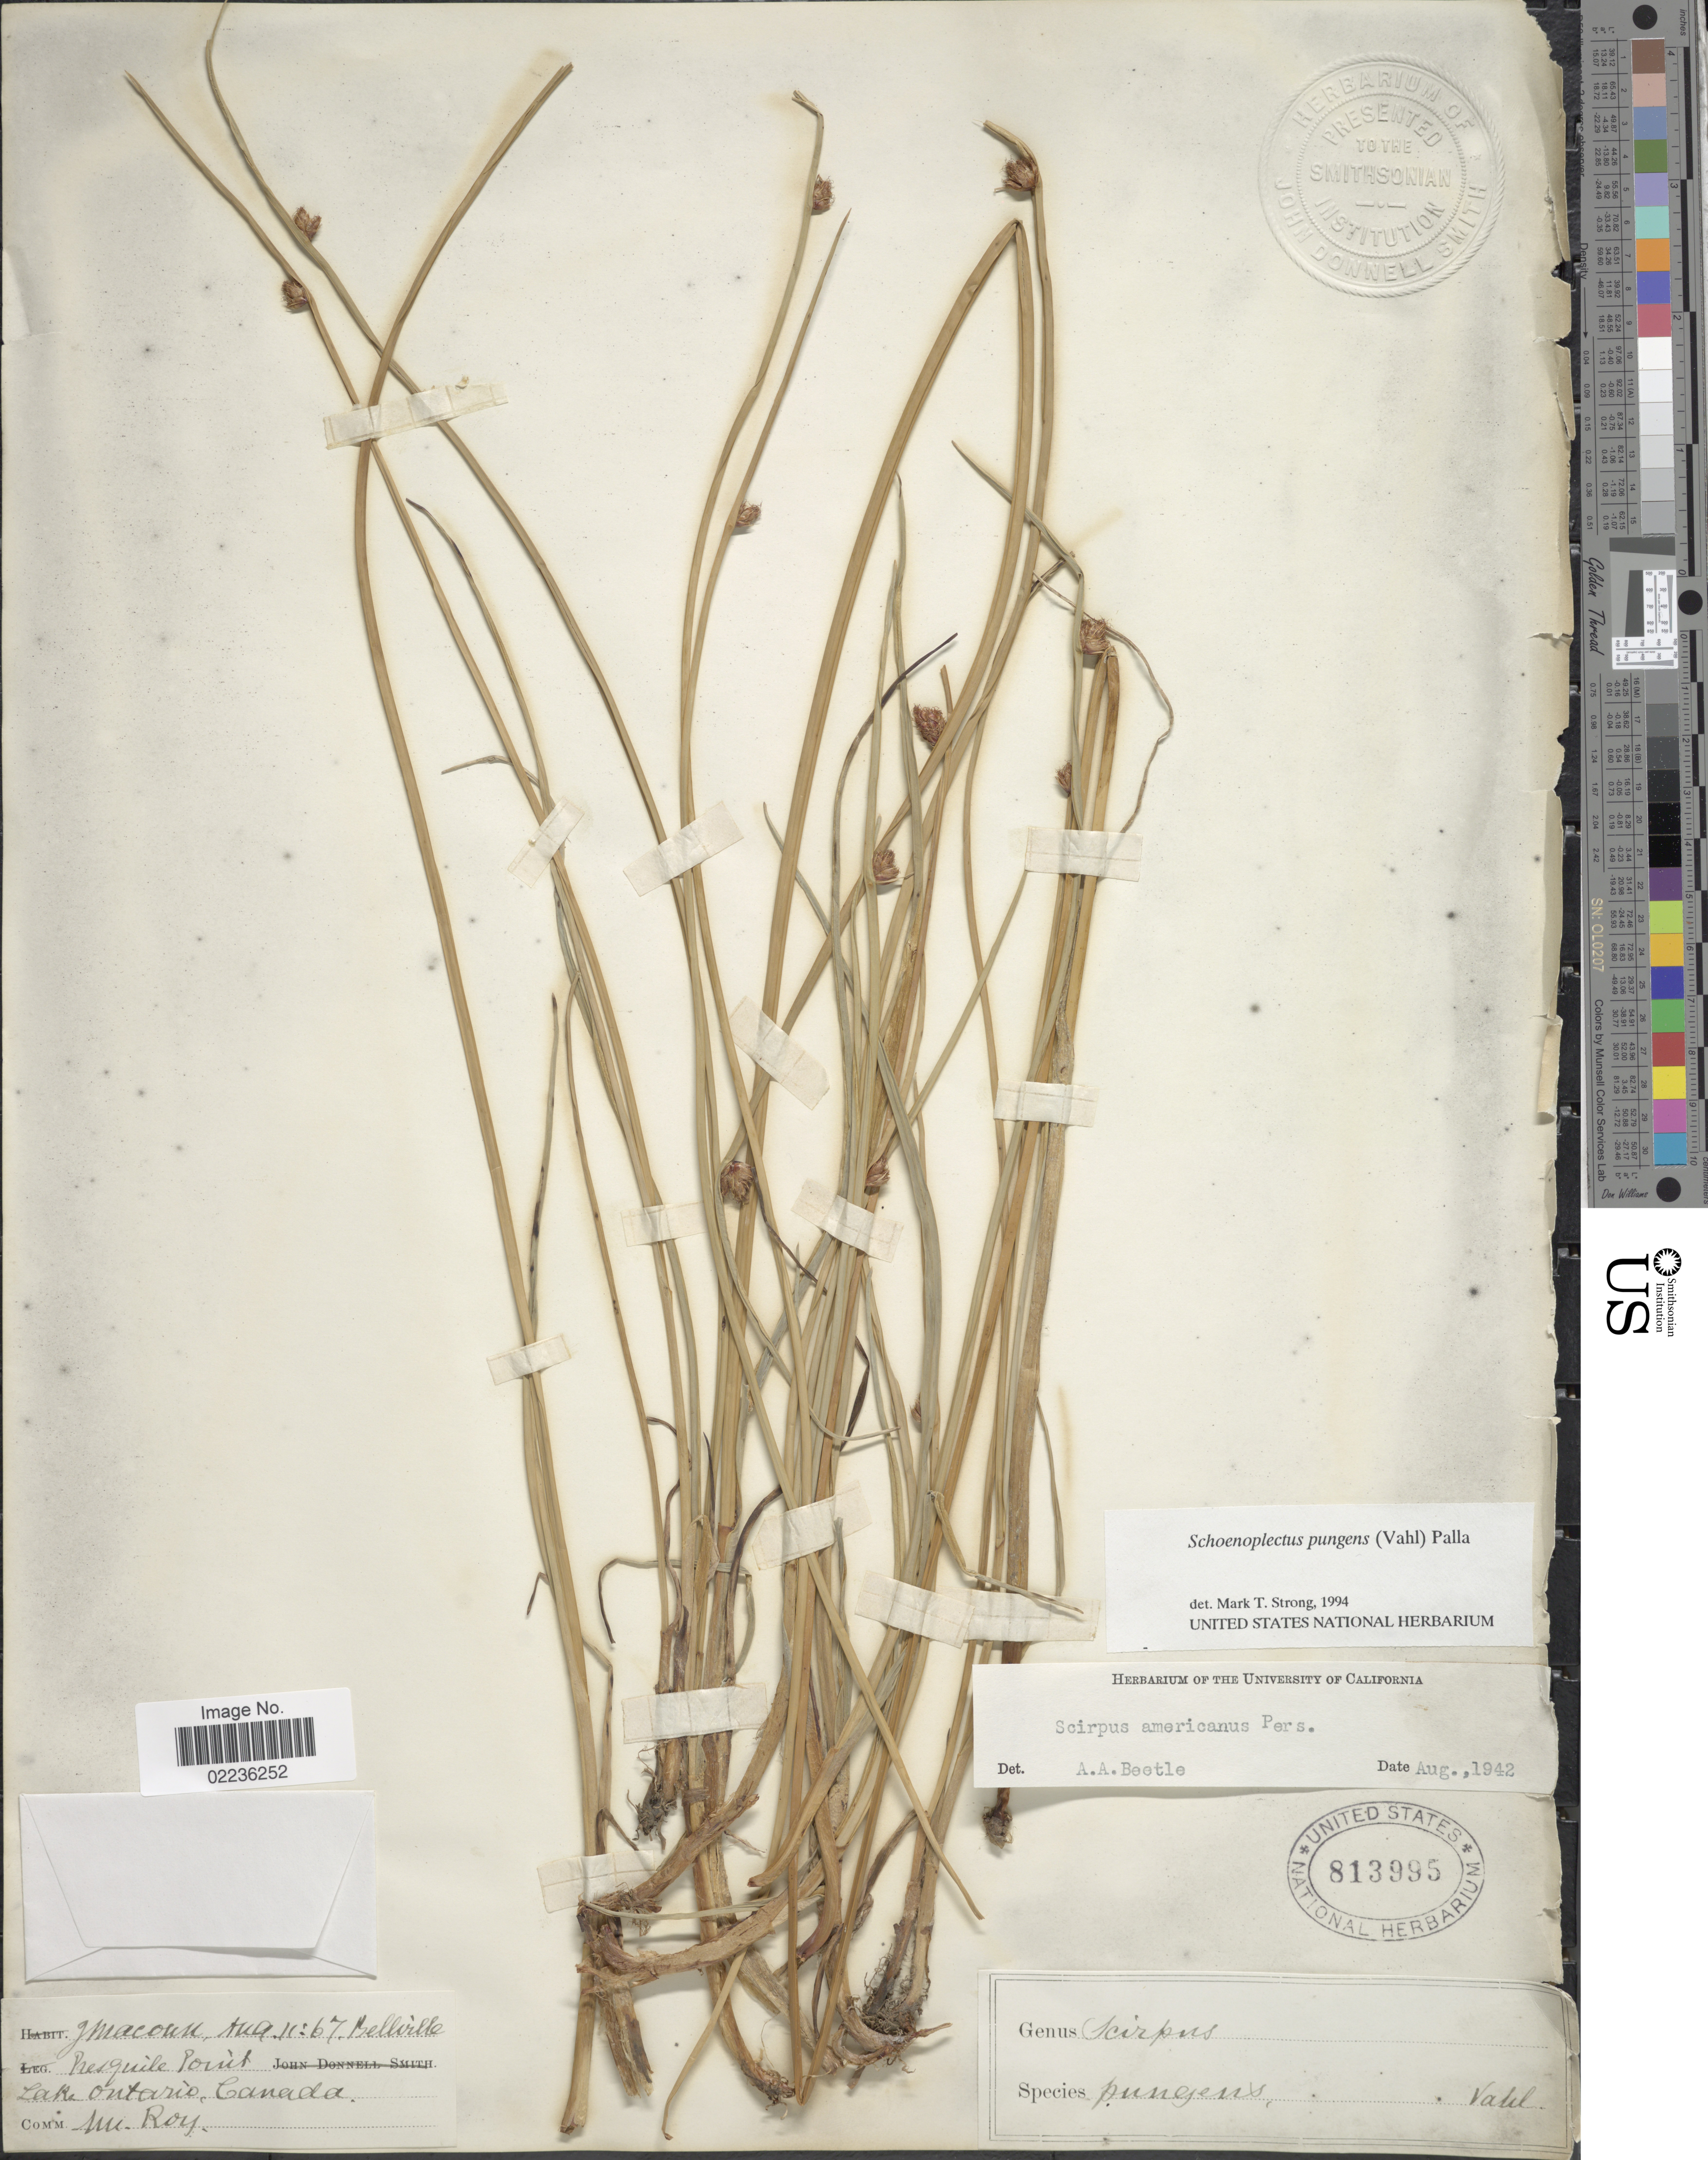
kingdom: Plantae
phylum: Tracheophyta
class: Liliopsida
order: Poales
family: Cyperaceae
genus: Schoenoplectus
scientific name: Schoenoplectus pungens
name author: (Vahl) Palla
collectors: J. Macoun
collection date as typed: Transcribed d/m/y: 11/8/67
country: Canada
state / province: Ontario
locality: Belleville. Presquile Point. Lake Ontario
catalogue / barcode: US 813995